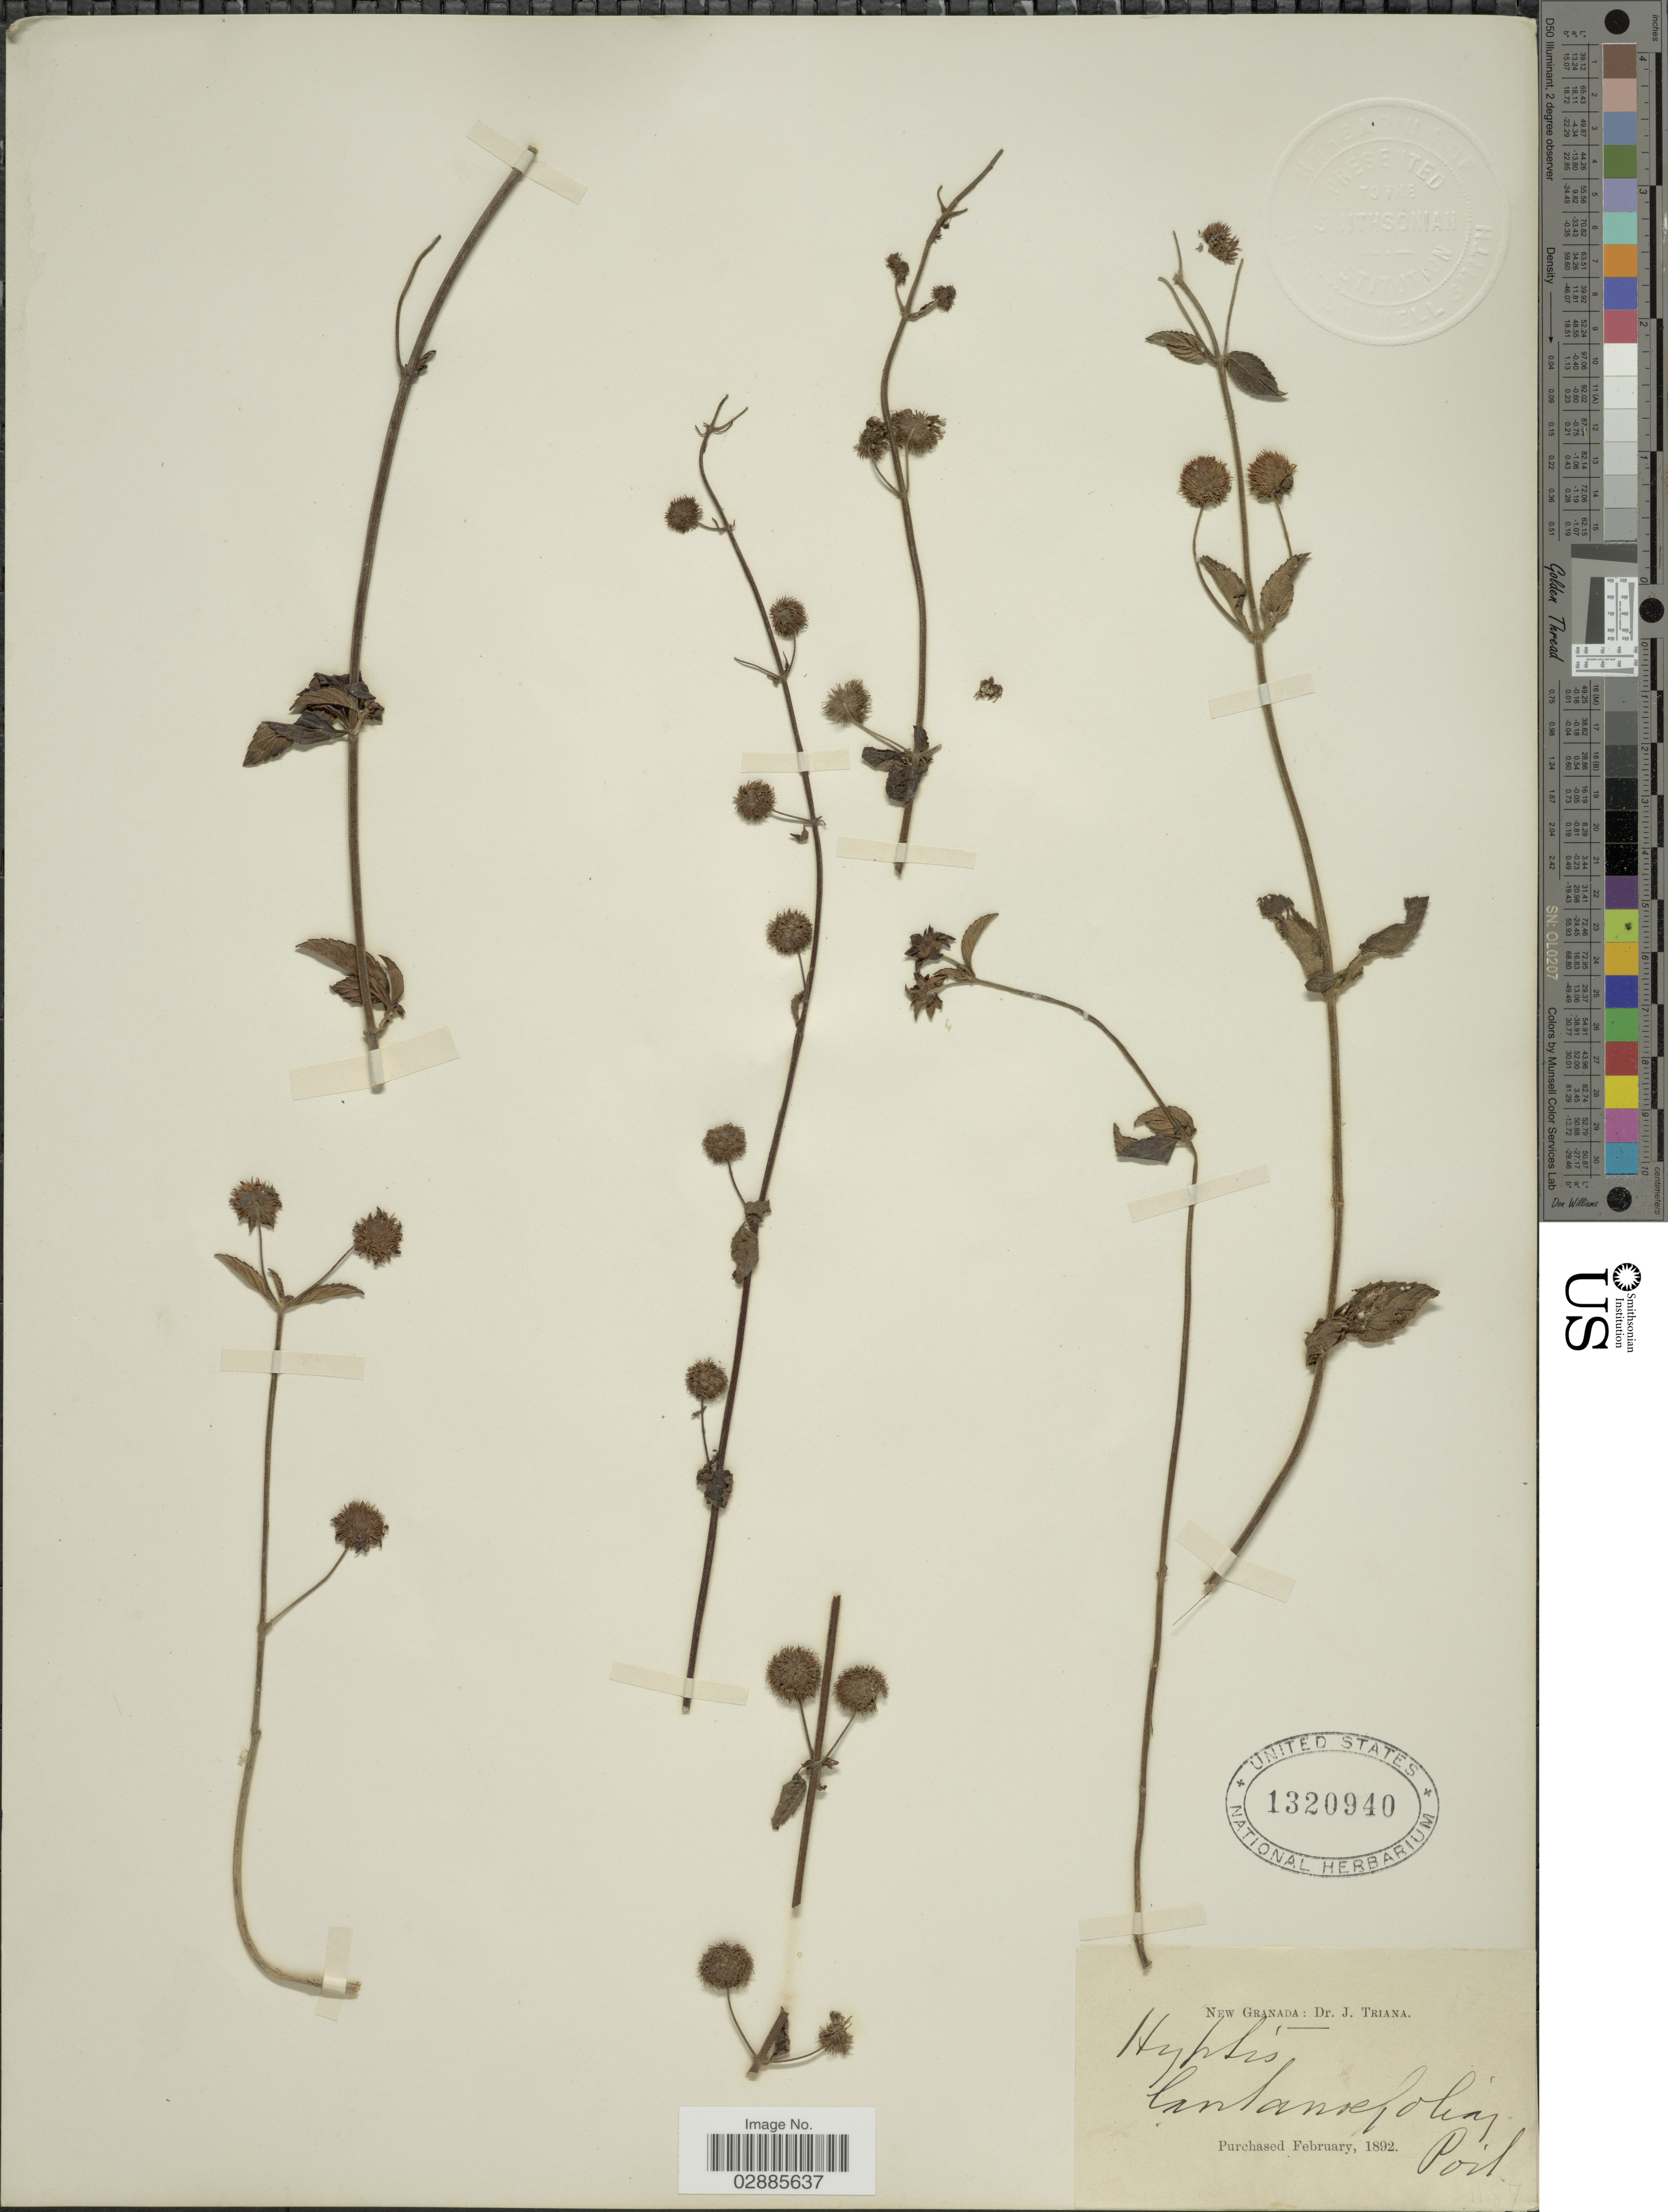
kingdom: Plantae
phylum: Tracheophyta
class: Magnoliopsida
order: Lamiales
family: Lamiaceae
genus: Hyptis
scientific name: Hyptis lantanifolia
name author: Poit.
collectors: J. Triana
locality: New Granada.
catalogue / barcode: US 1320940